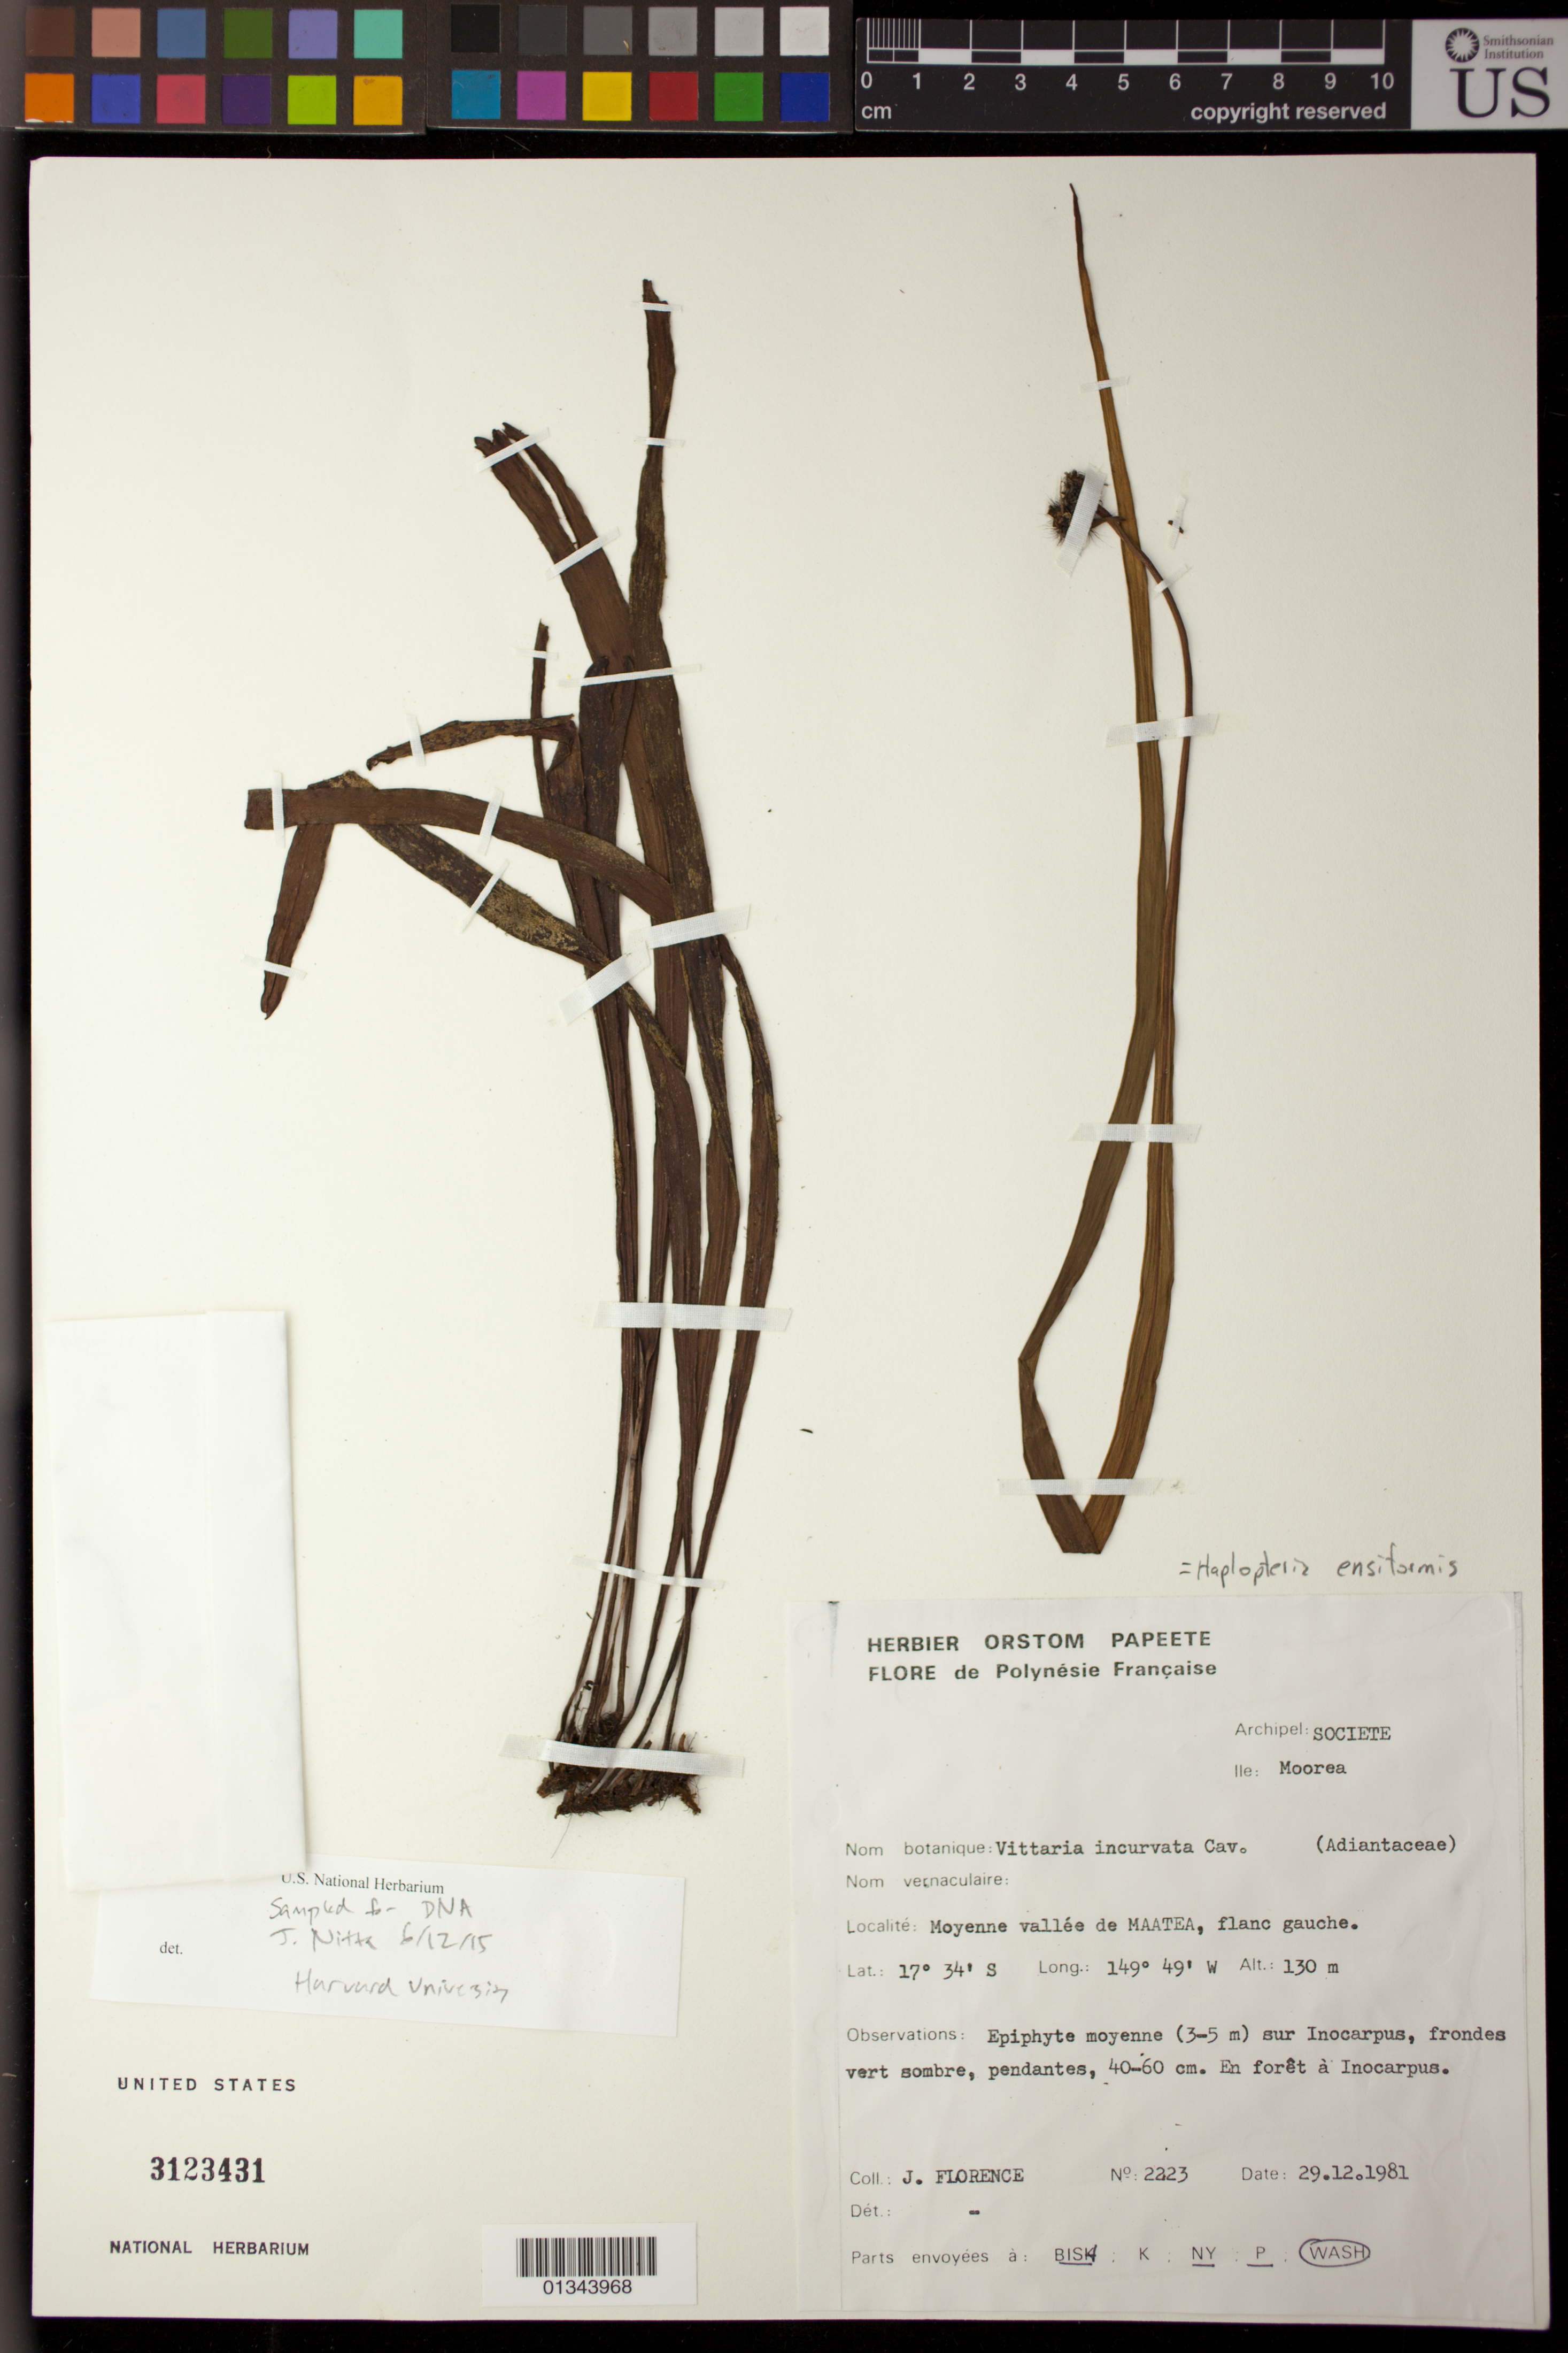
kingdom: Plantae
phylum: Tracheophyta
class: Polypodiopsida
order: Polypodiales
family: Pteridaceae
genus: Haplopteris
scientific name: Haplopteris elongata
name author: (Sw.) Crane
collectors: J. Florence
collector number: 2223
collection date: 1981-12-29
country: French Polynesia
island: Moorea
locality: Archipel: Societe, Ile: Moorea, Moyenne vallée de Maatea, flanc gauche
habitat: En foret a Inocarpus.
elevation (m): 130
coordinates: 17 34 S, 149 49 W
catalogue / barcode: US 3123431